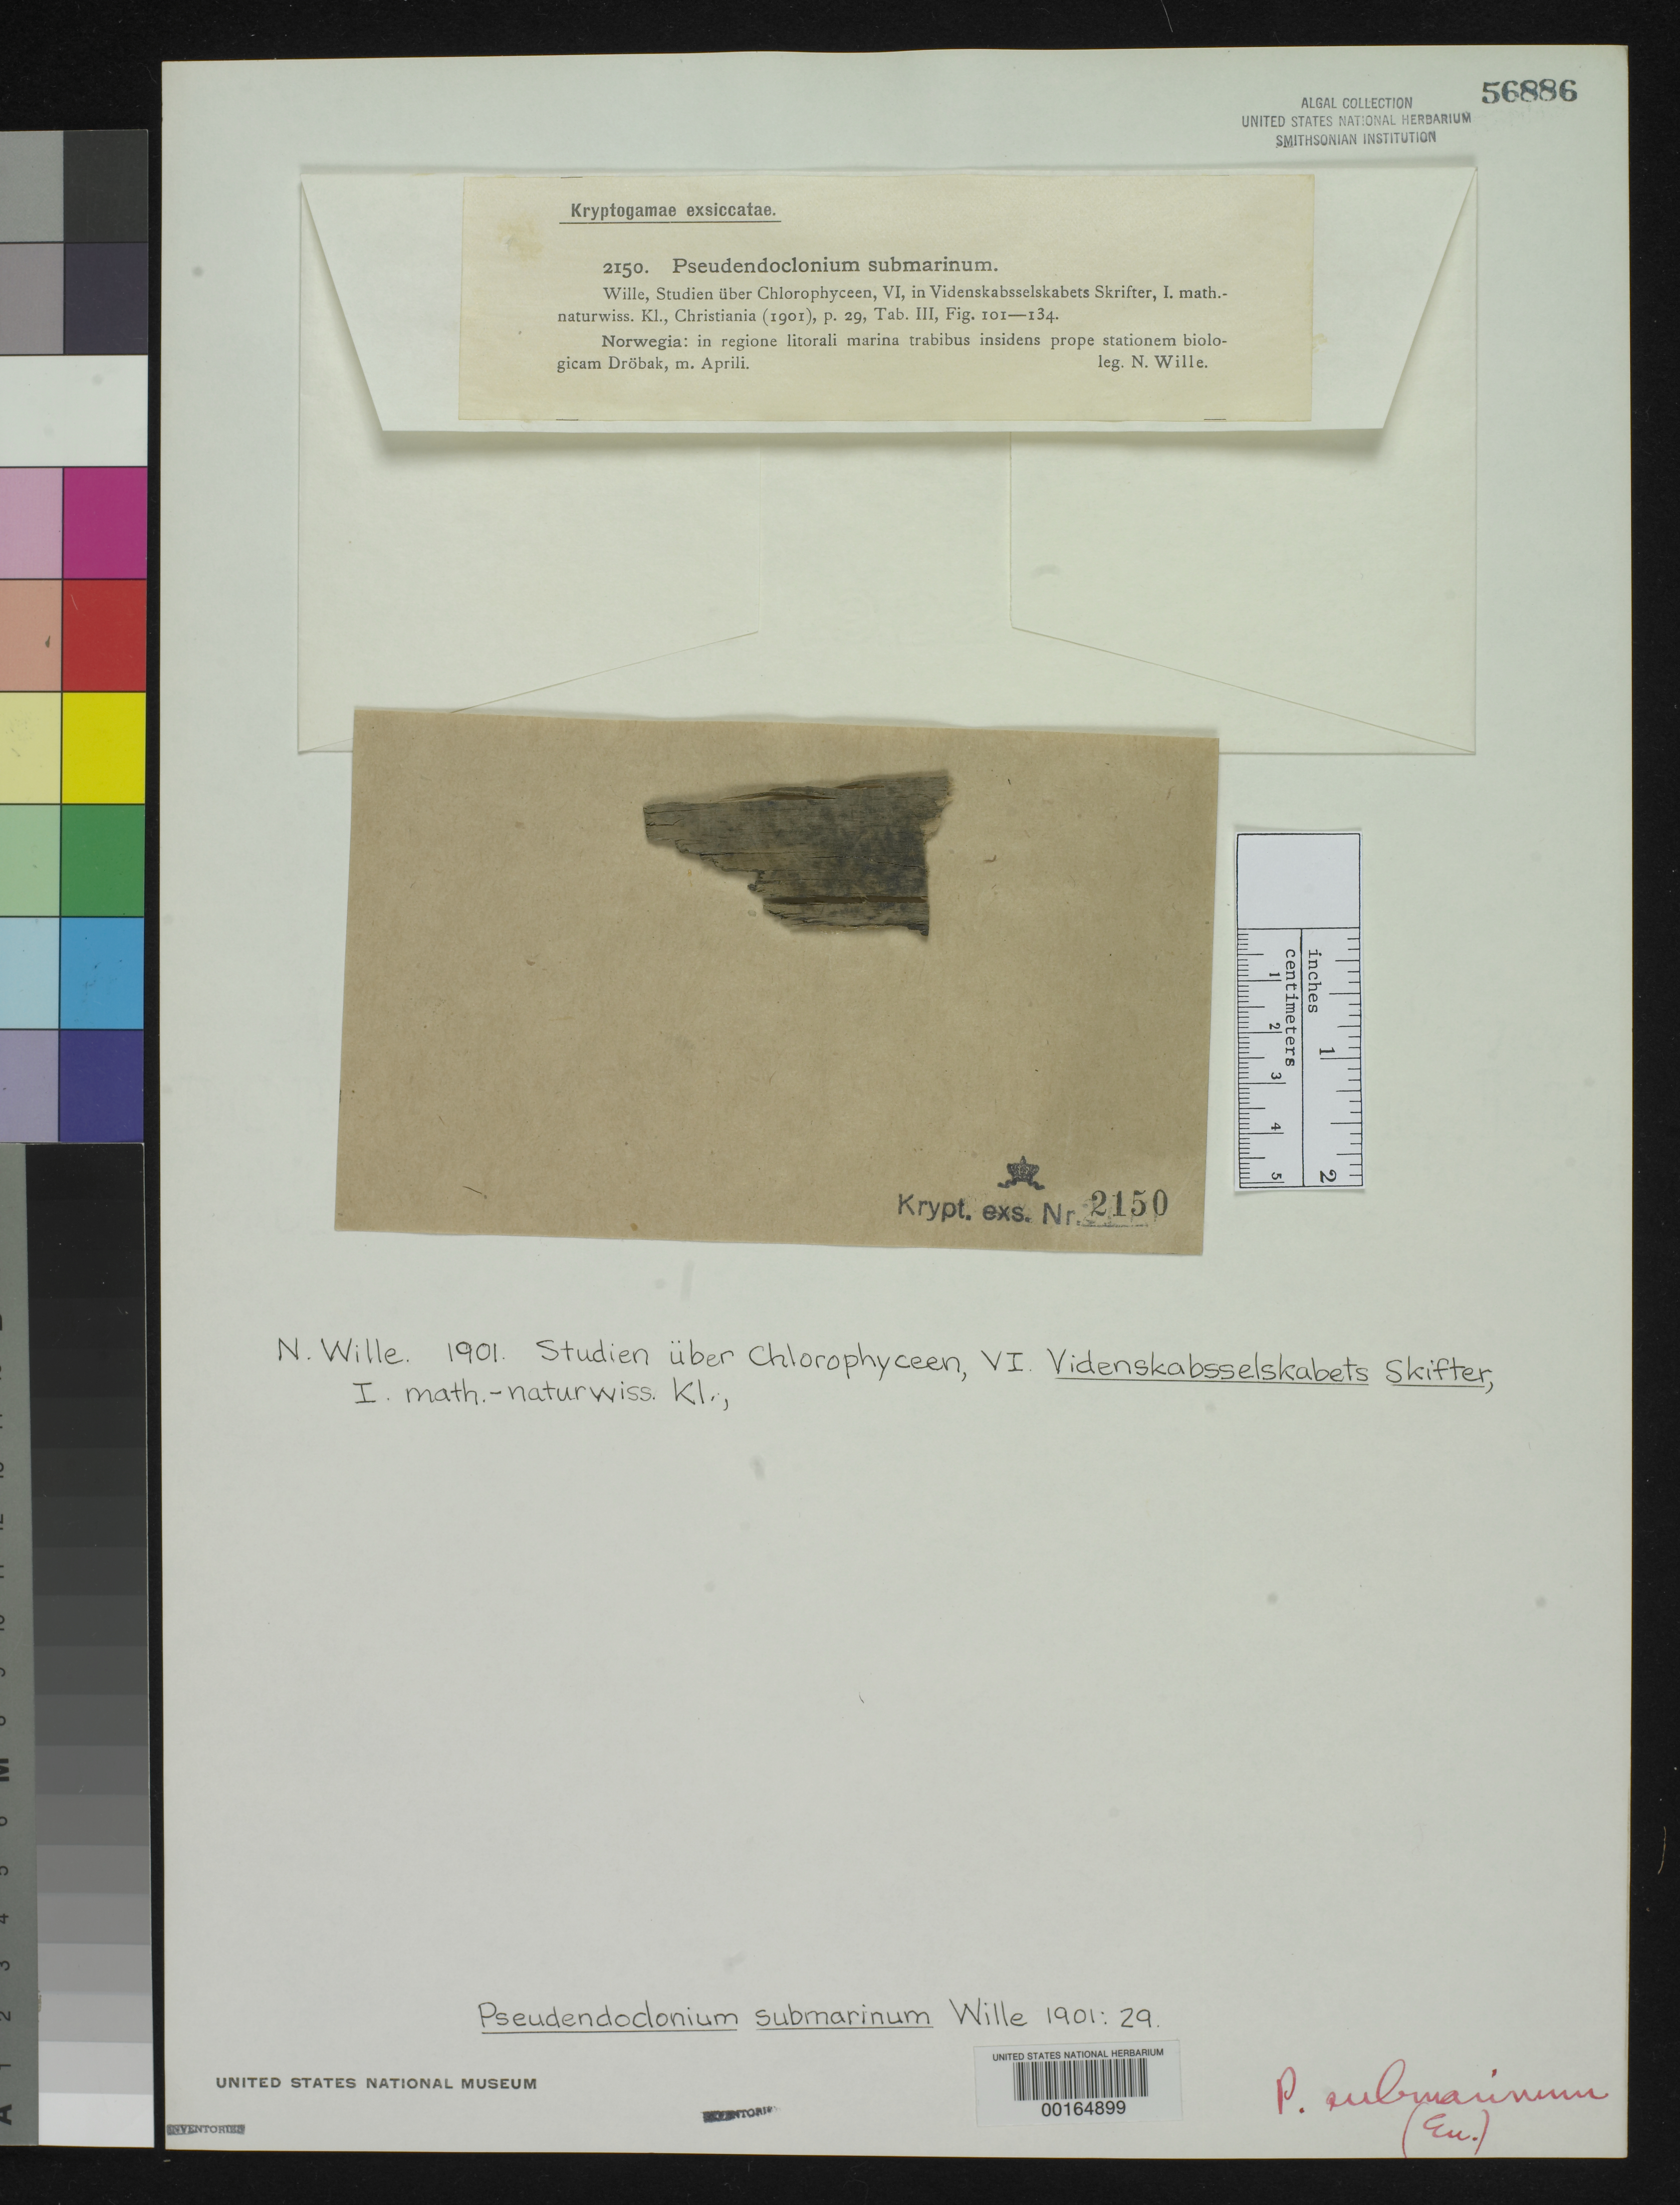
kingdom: Plantae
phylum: Chlorophyta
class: Ulvophyceae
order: Ulvales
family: Kornmanniaceae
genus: Pseudendoclonium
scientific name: Pseudendoclonium submarinum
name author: N.Wille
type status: Isotype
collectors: N. Wille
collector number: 2150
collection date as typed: Apr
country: Norway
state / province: Akershus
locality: Drobak, near Biological Station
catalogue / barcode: US 56886